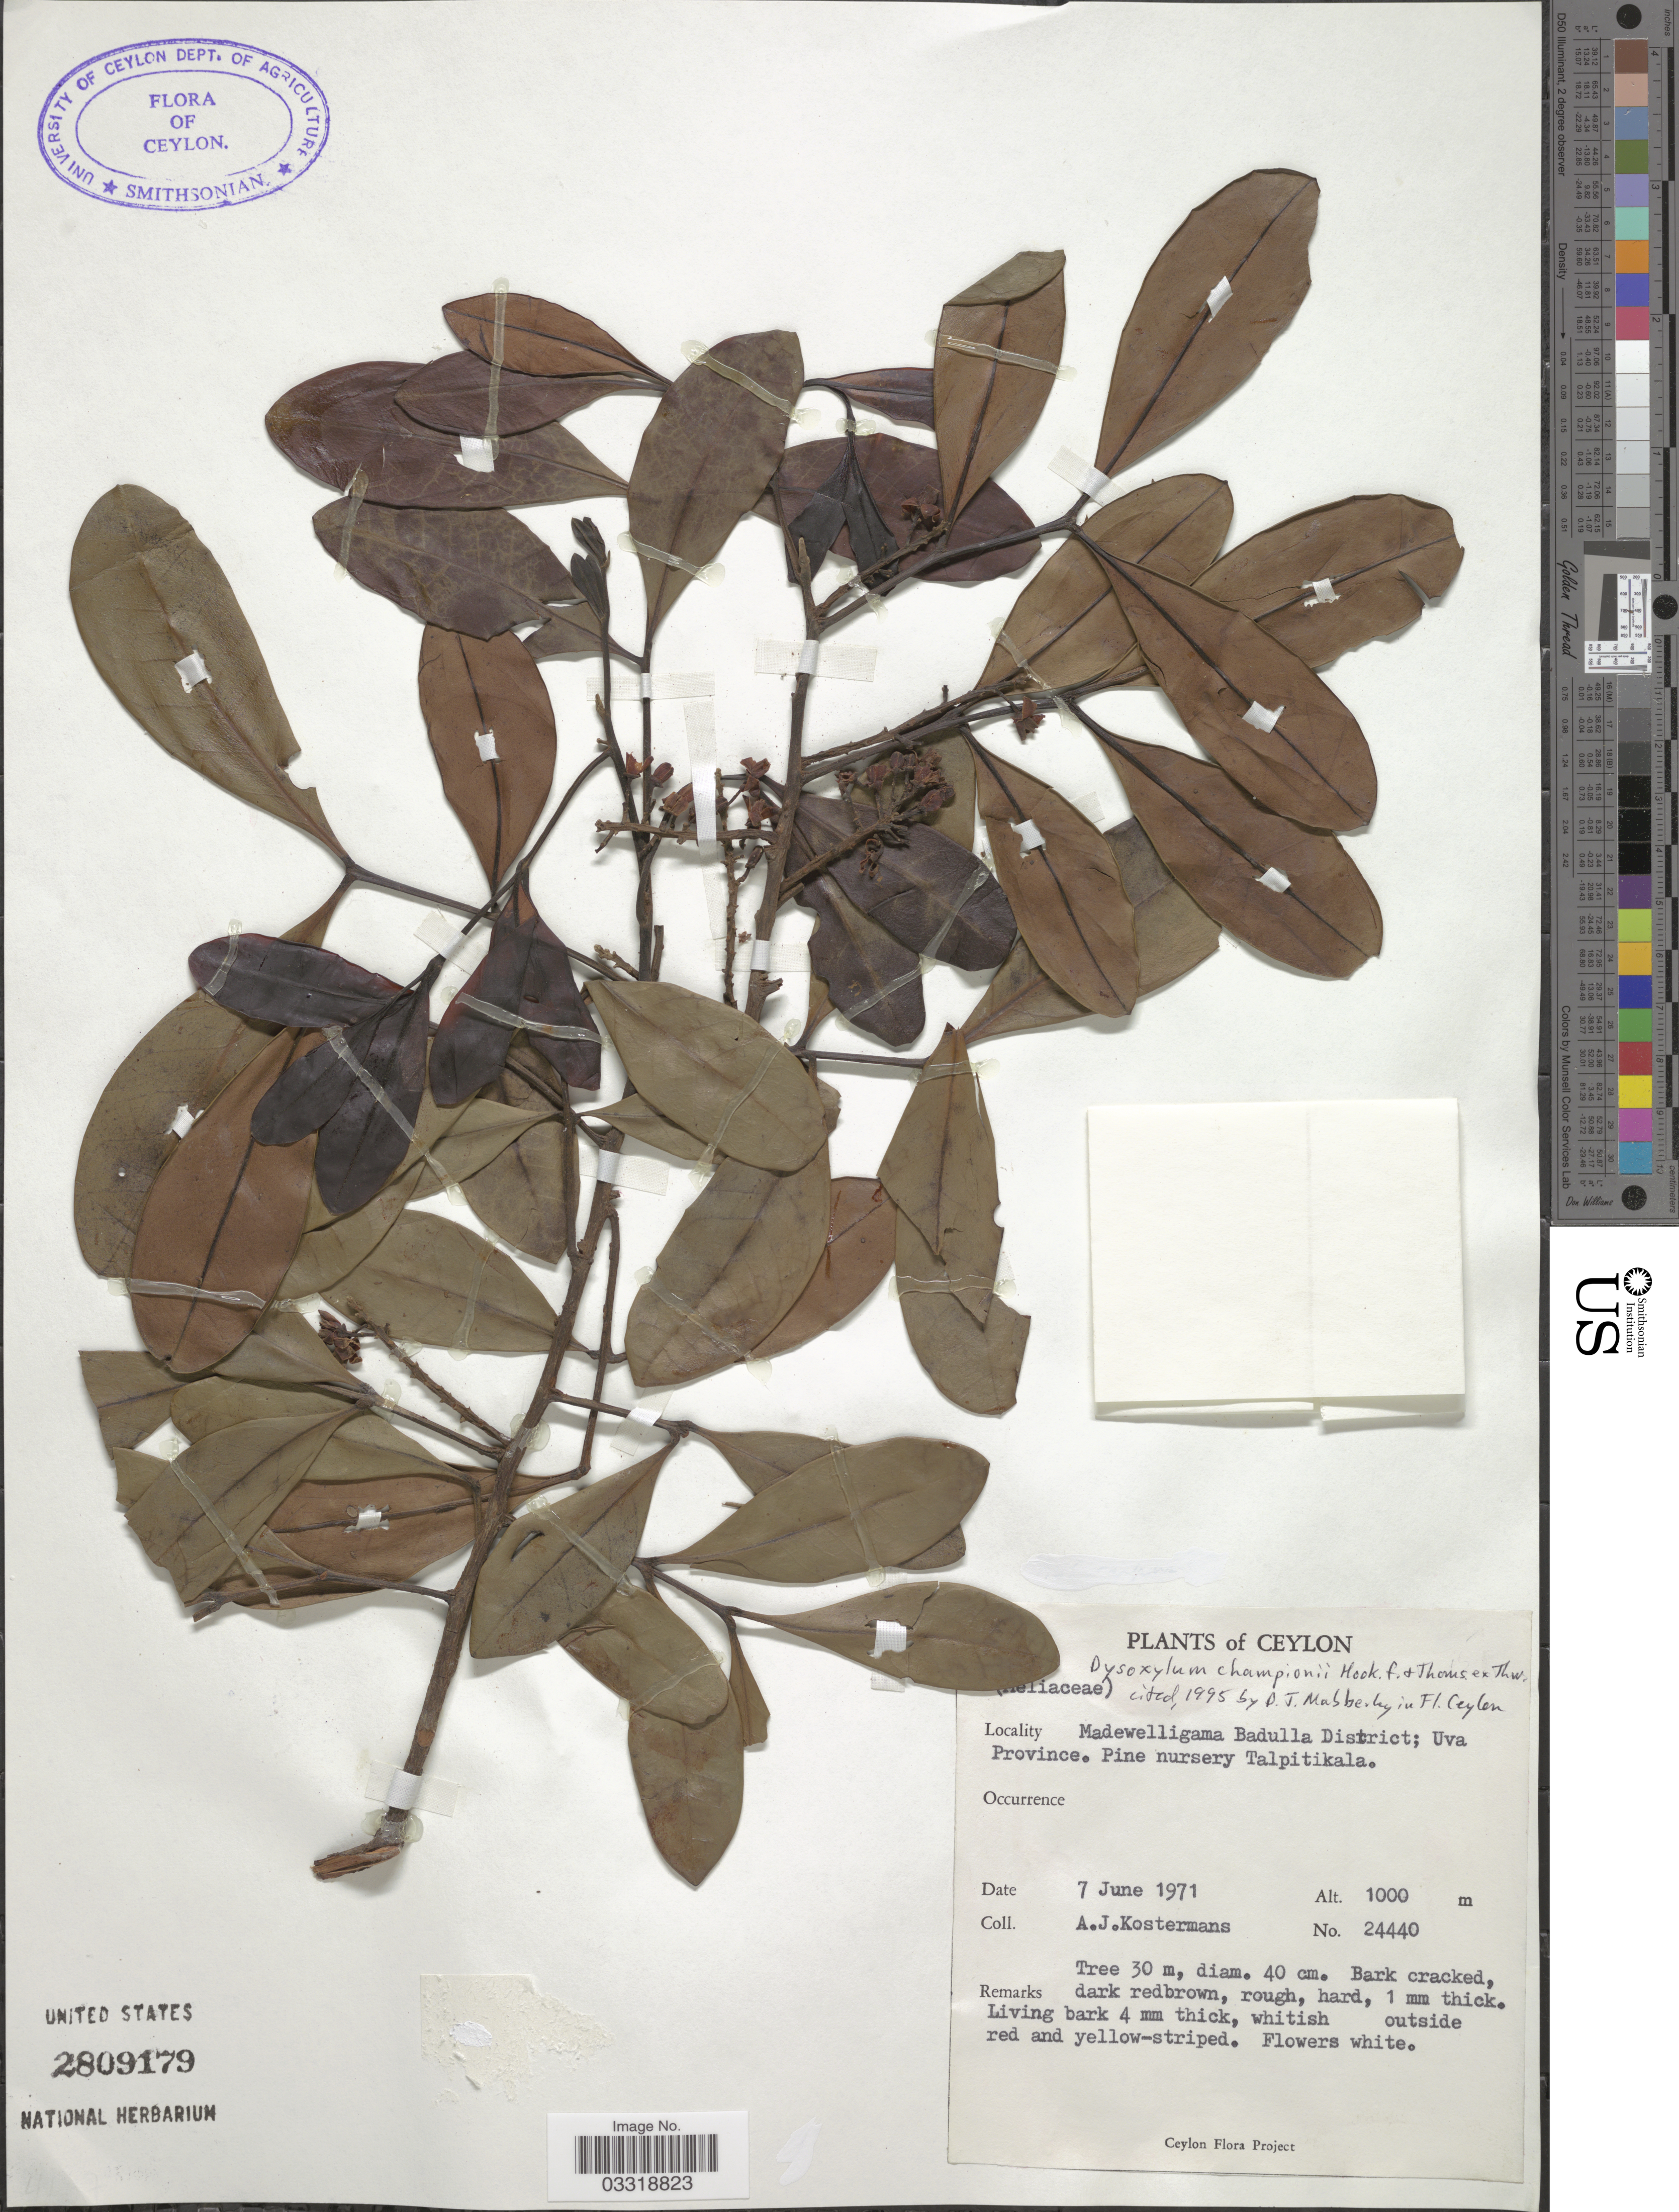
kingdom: Plantae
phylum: Tracheophyta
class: Magnoliopsida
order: Sapindales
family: Meliaceae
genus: Pseudocarapa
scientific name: Pseudocarapa championii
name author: (Hook. f. & Thomson ex Thwaites) Hemsl.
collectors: A. J. G. Kostermans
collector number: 24440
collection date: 1971-06-07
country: Sri Lanka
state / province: Uva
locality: Ceylon. Madewilligama Badulla District. Pine nursery Talpitikala.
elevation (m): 1000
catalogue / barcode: US 2809179